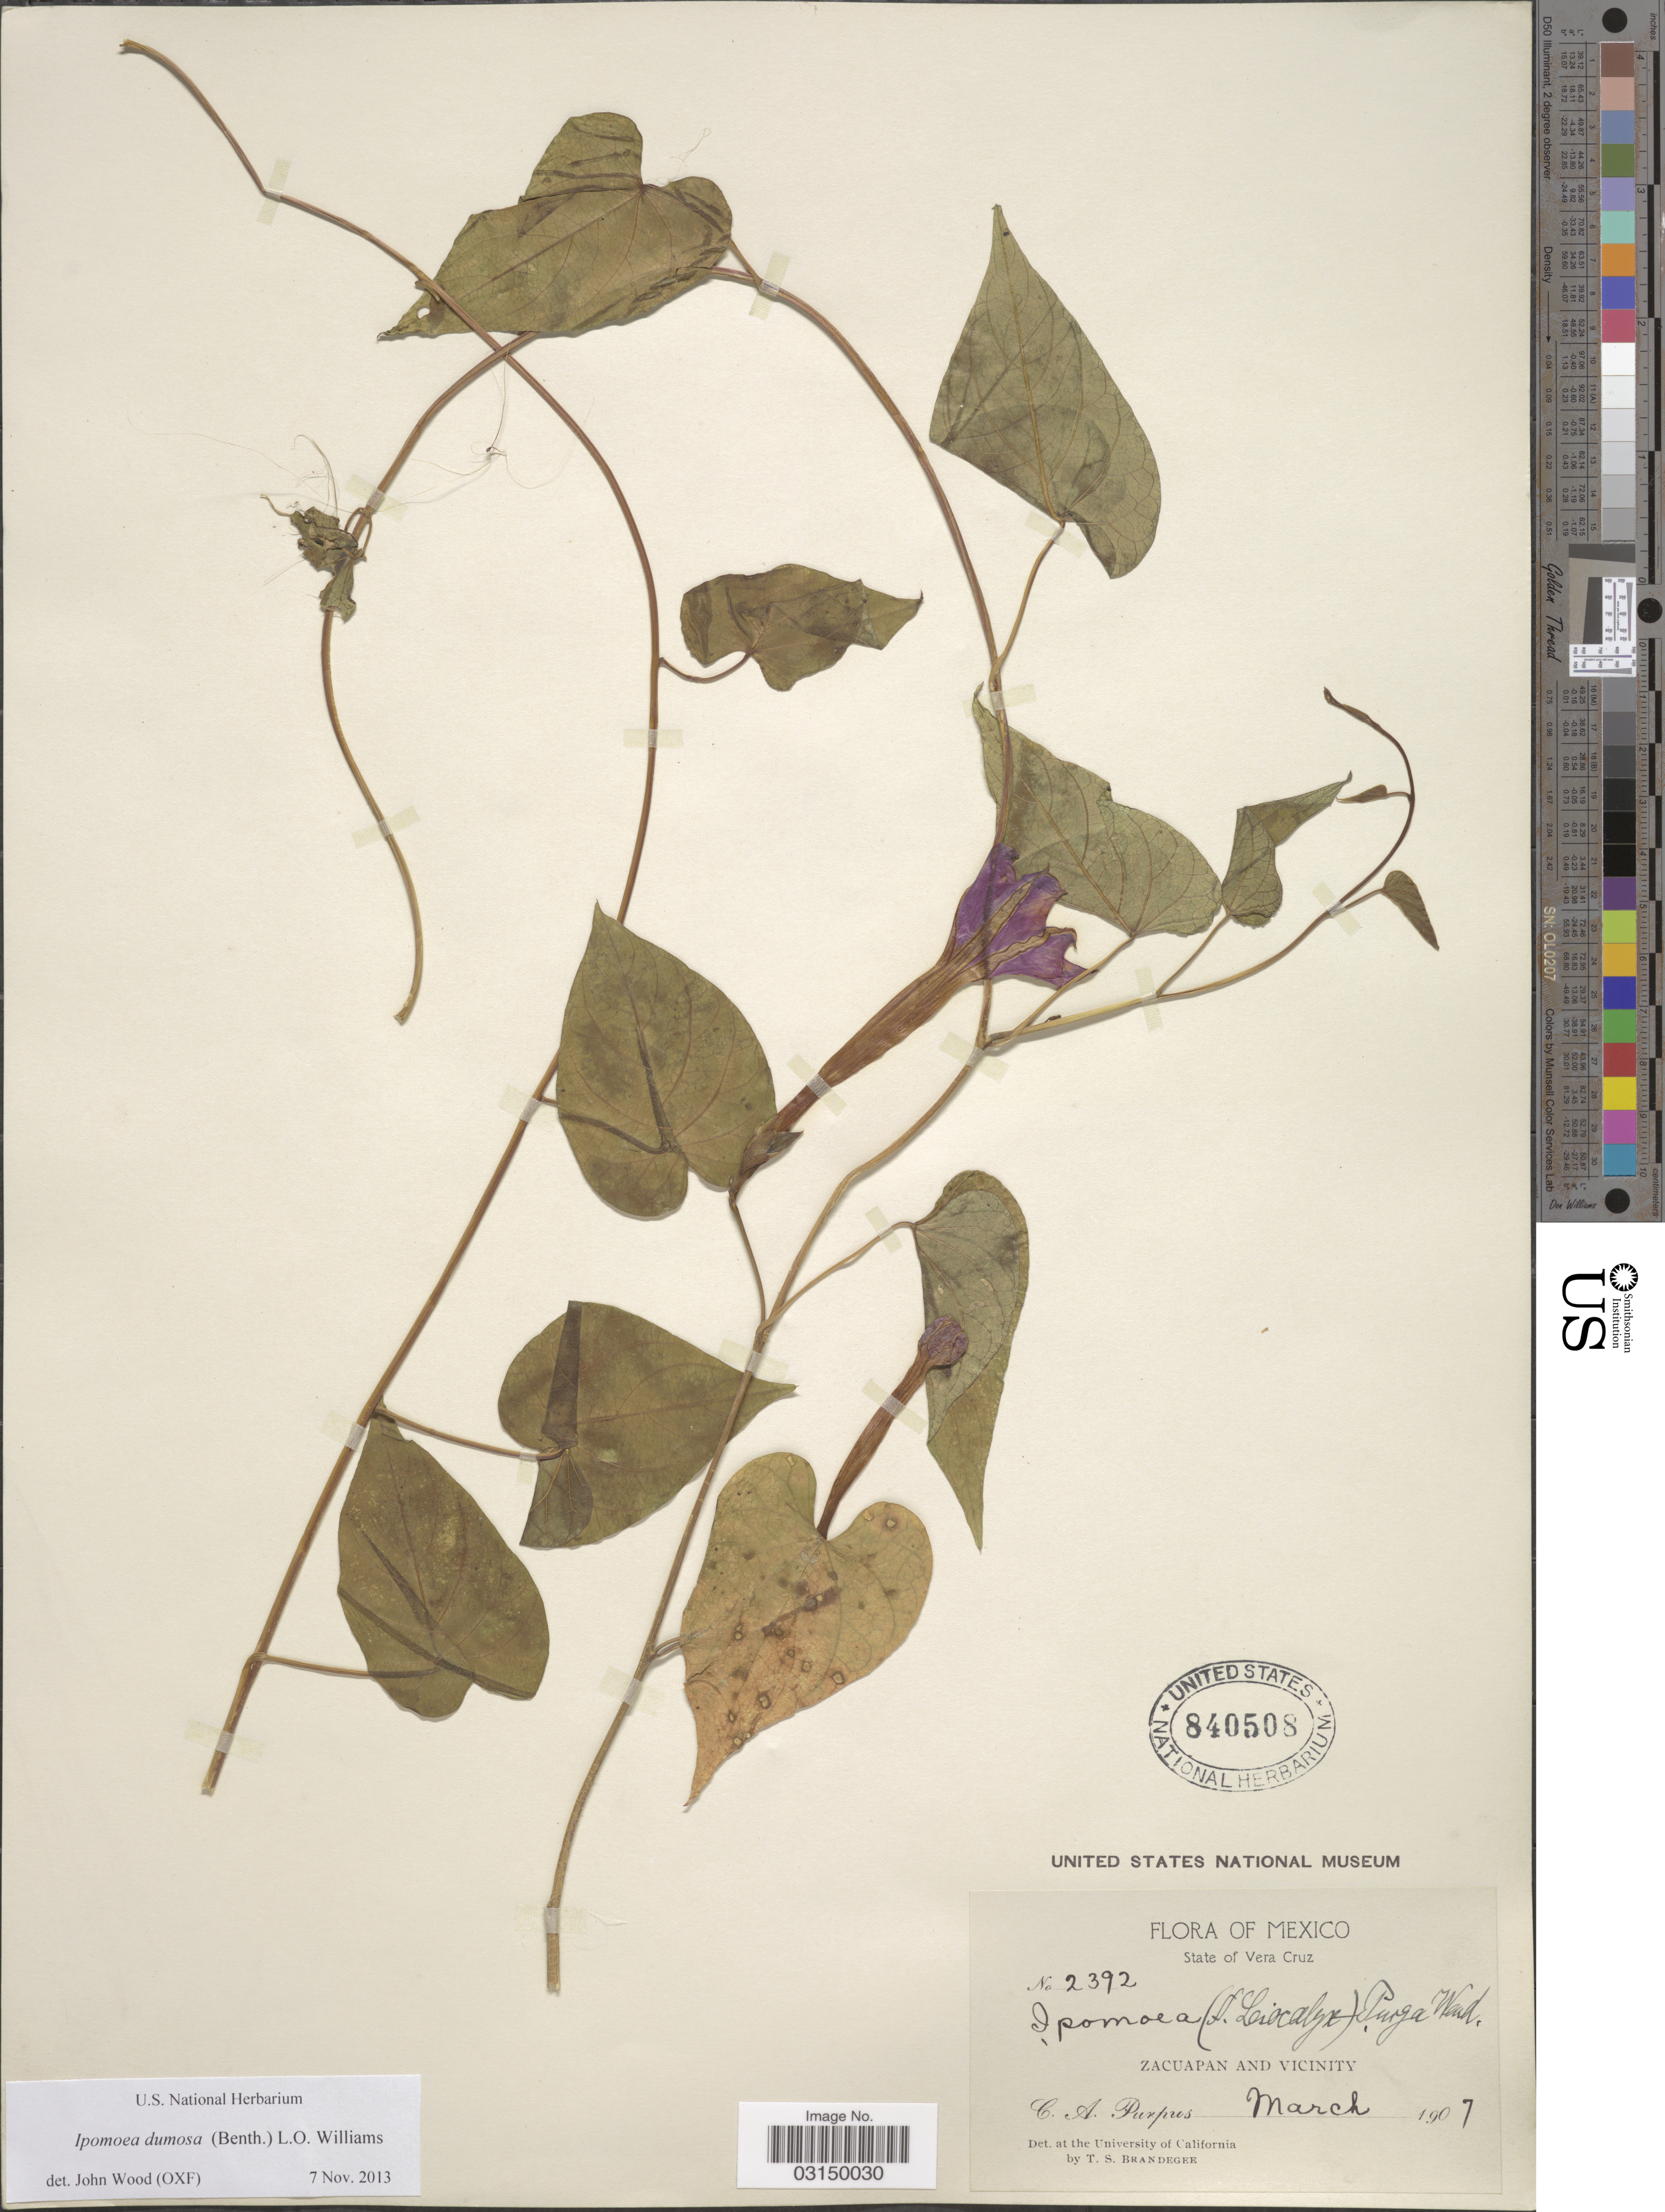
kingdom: Plantae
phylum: Tracheophyta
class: Magnoliopsida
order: Solanales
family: Convolvulaceae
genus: Ipomoea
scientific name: Ipomoea dumosa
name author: (Benth.) L.O. Williams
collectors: C. A. Purpus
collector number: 2392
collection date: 1907-03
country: Mexico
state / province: Veracruz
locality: State of Vera Cruz, Zacuapan and vicinity.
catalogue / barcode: US 840508